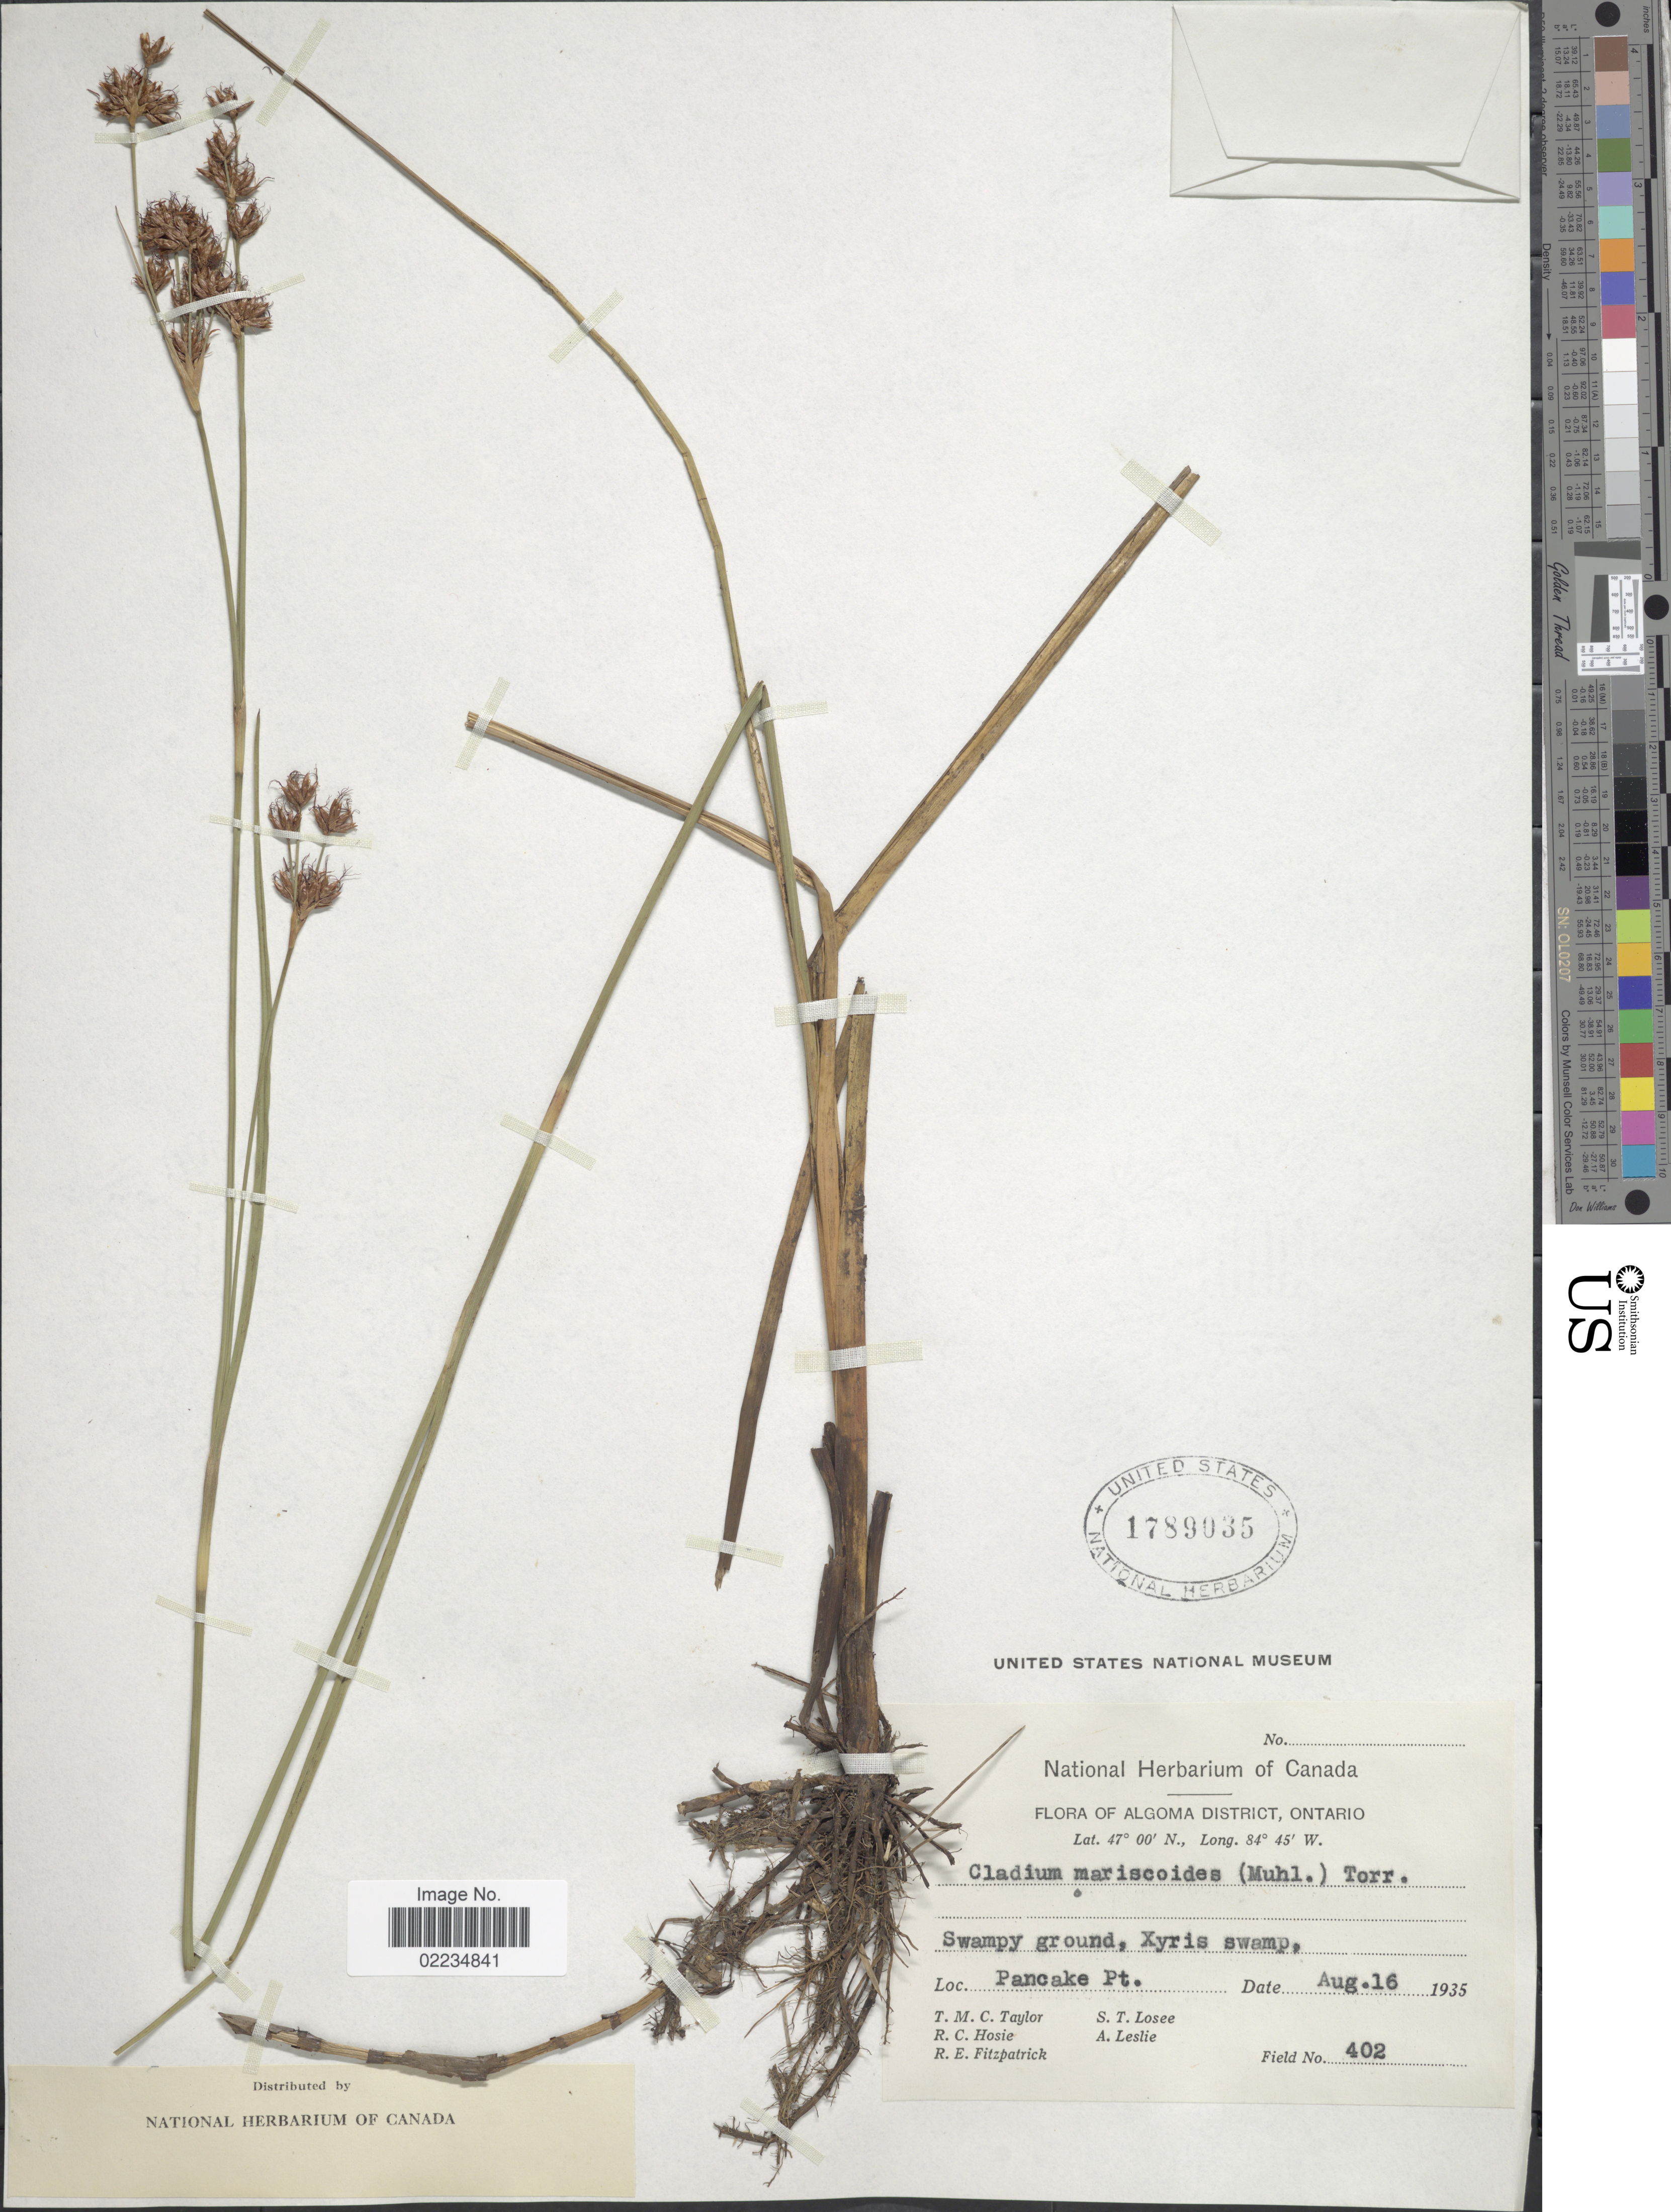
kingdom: Plantae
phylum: Tracheophyta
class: Liliopsida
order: Poales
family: Cyperaceae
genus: Cladium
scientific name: Cladium mariscoides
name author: (Muhl.) Torr.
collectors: T. M. C. Taylor, R. Hosie, R. Fitzpatrick, S. Losee & A. Leslie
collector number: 402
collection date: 1935-08-16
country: Canada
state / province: Ontario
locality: Algoma District, Pancake Pt.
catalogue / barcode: US 1789035